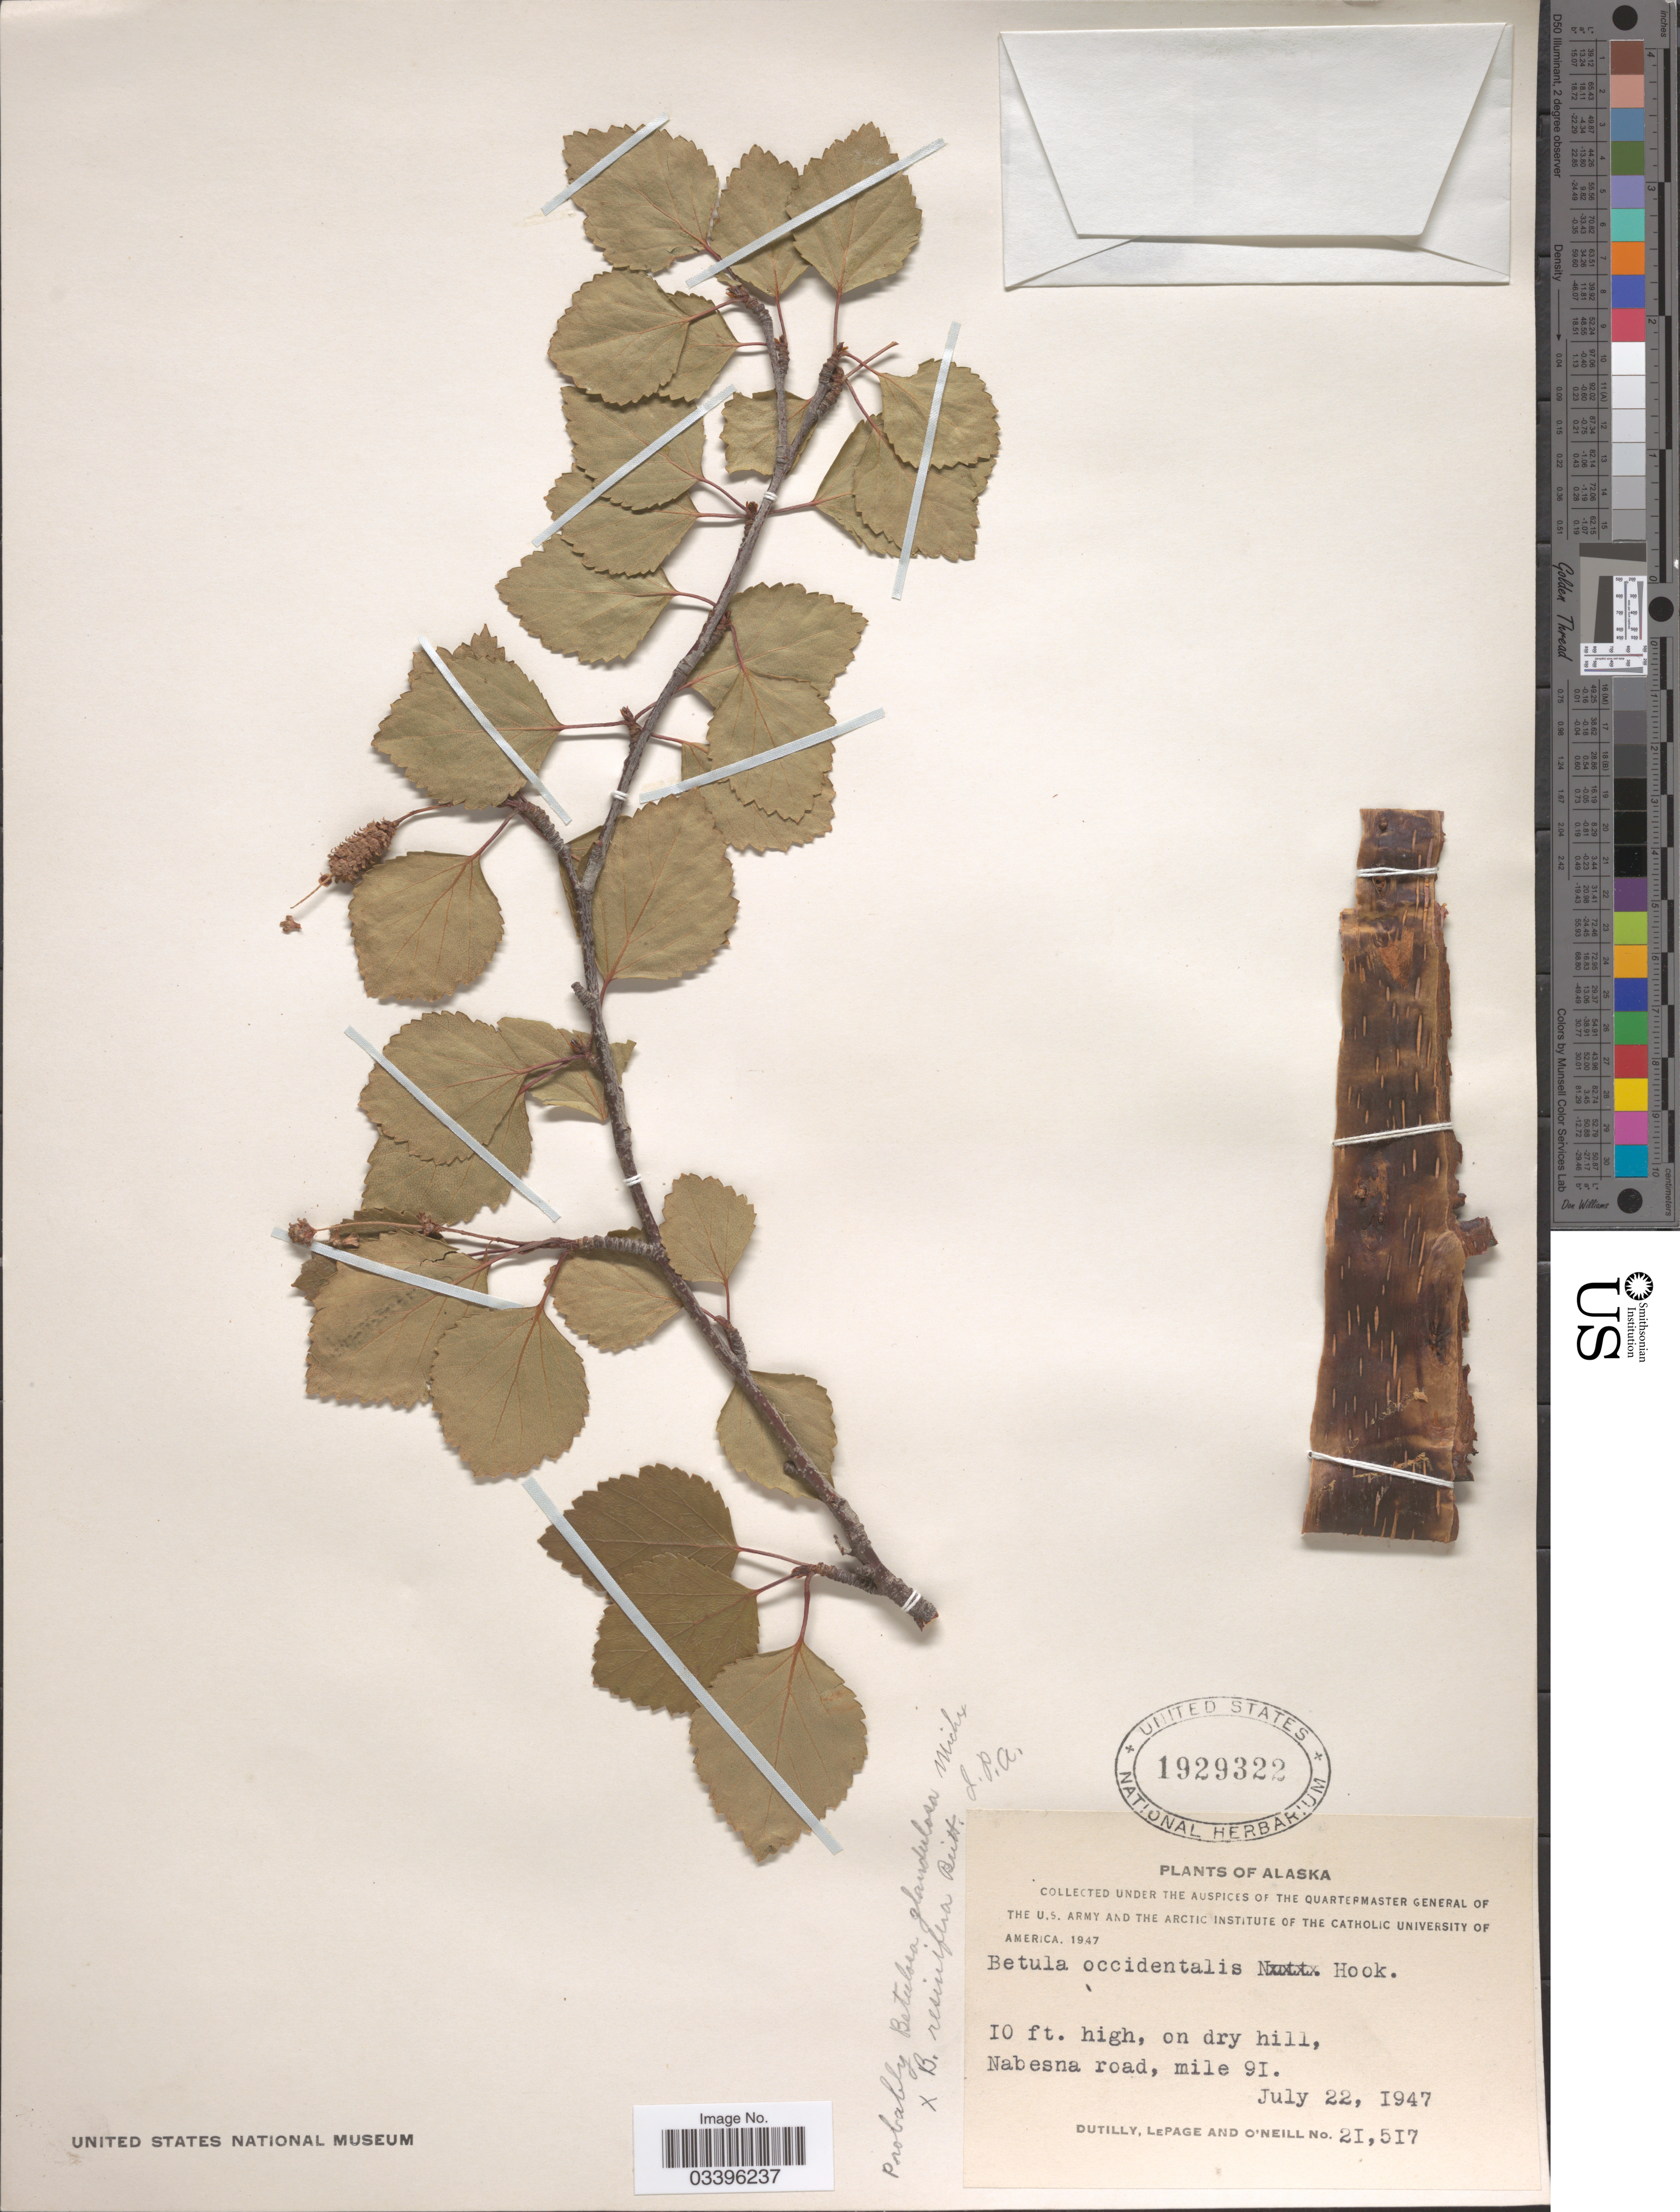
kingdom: Plantae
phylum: Tracheophyta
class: Magnoliopsida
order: Fagales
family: Betulaceae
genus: Betula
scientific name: Betula occidentalis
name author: Hook.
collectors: -. Dutilly, -. LePage & -. O'Neill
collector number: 21517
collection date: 1947-07-22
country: United States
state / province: Alaska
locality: Nabesna road, mile 91.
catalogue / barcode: US 1929322